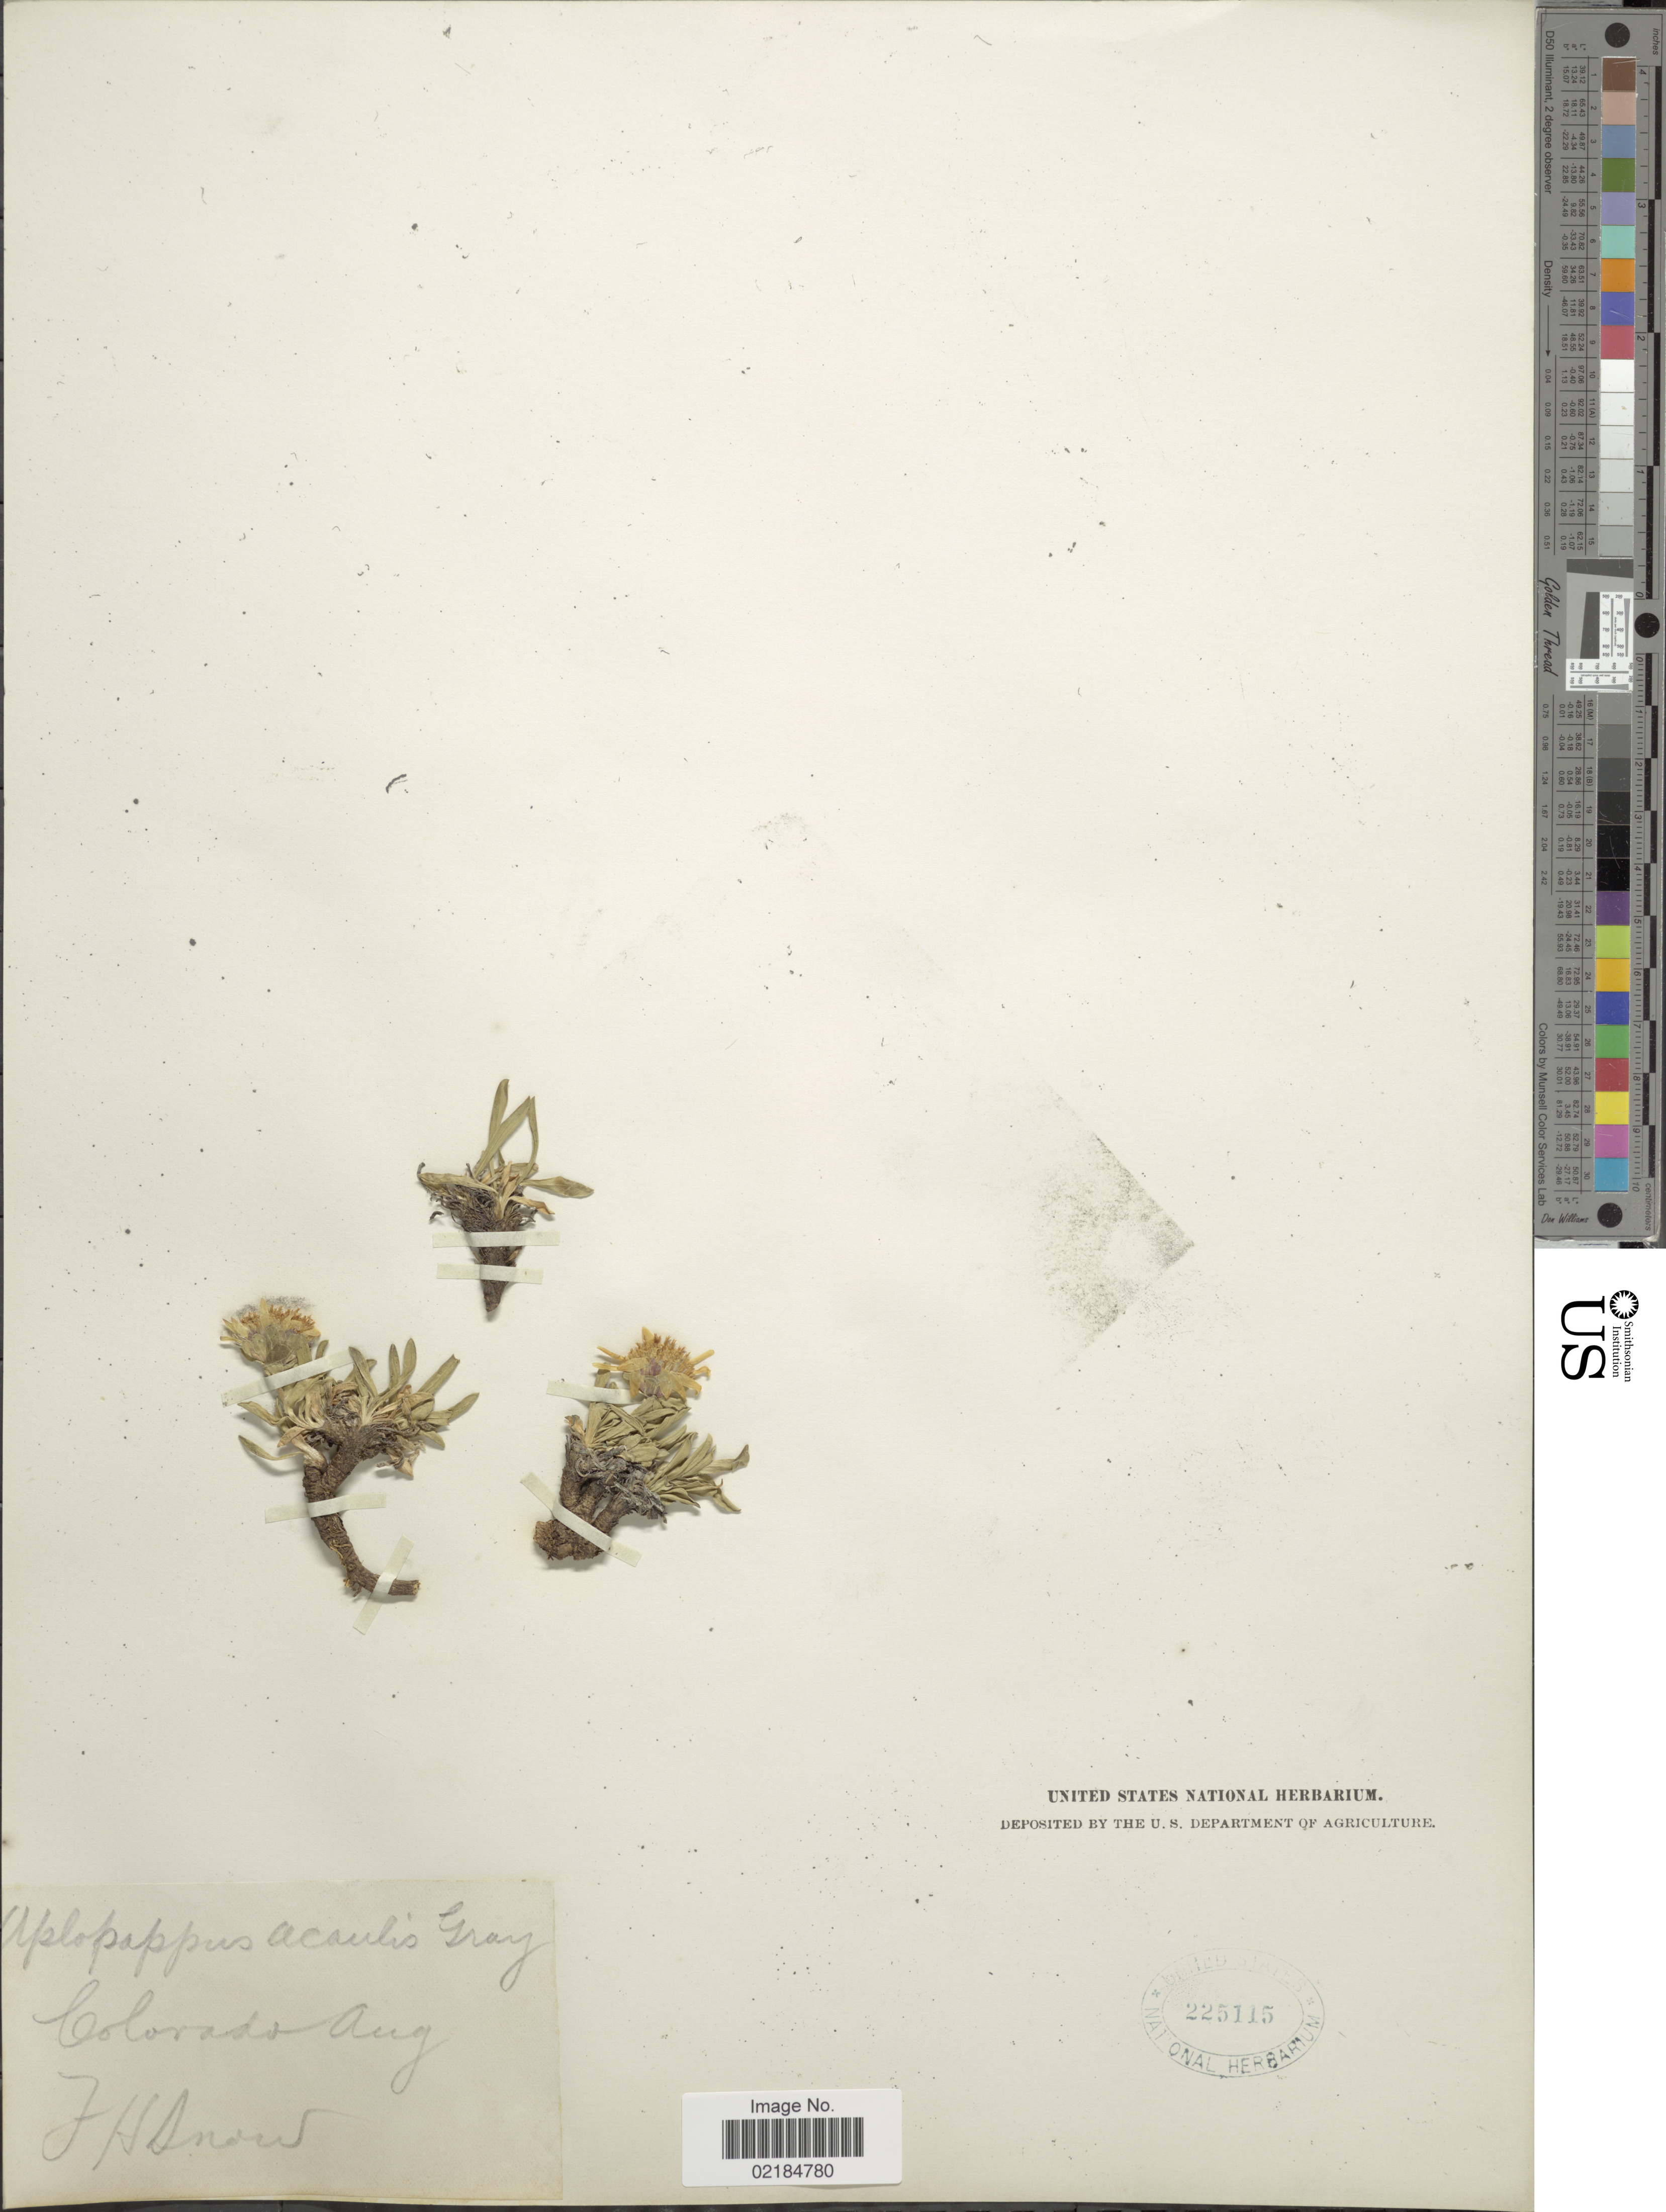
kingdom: Plantae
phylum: Tracheophyta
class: Magnoliopsida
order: Asterales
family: Asteraceae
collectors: F. H. Snow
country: United States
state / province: Colorado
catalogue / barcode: US 225115